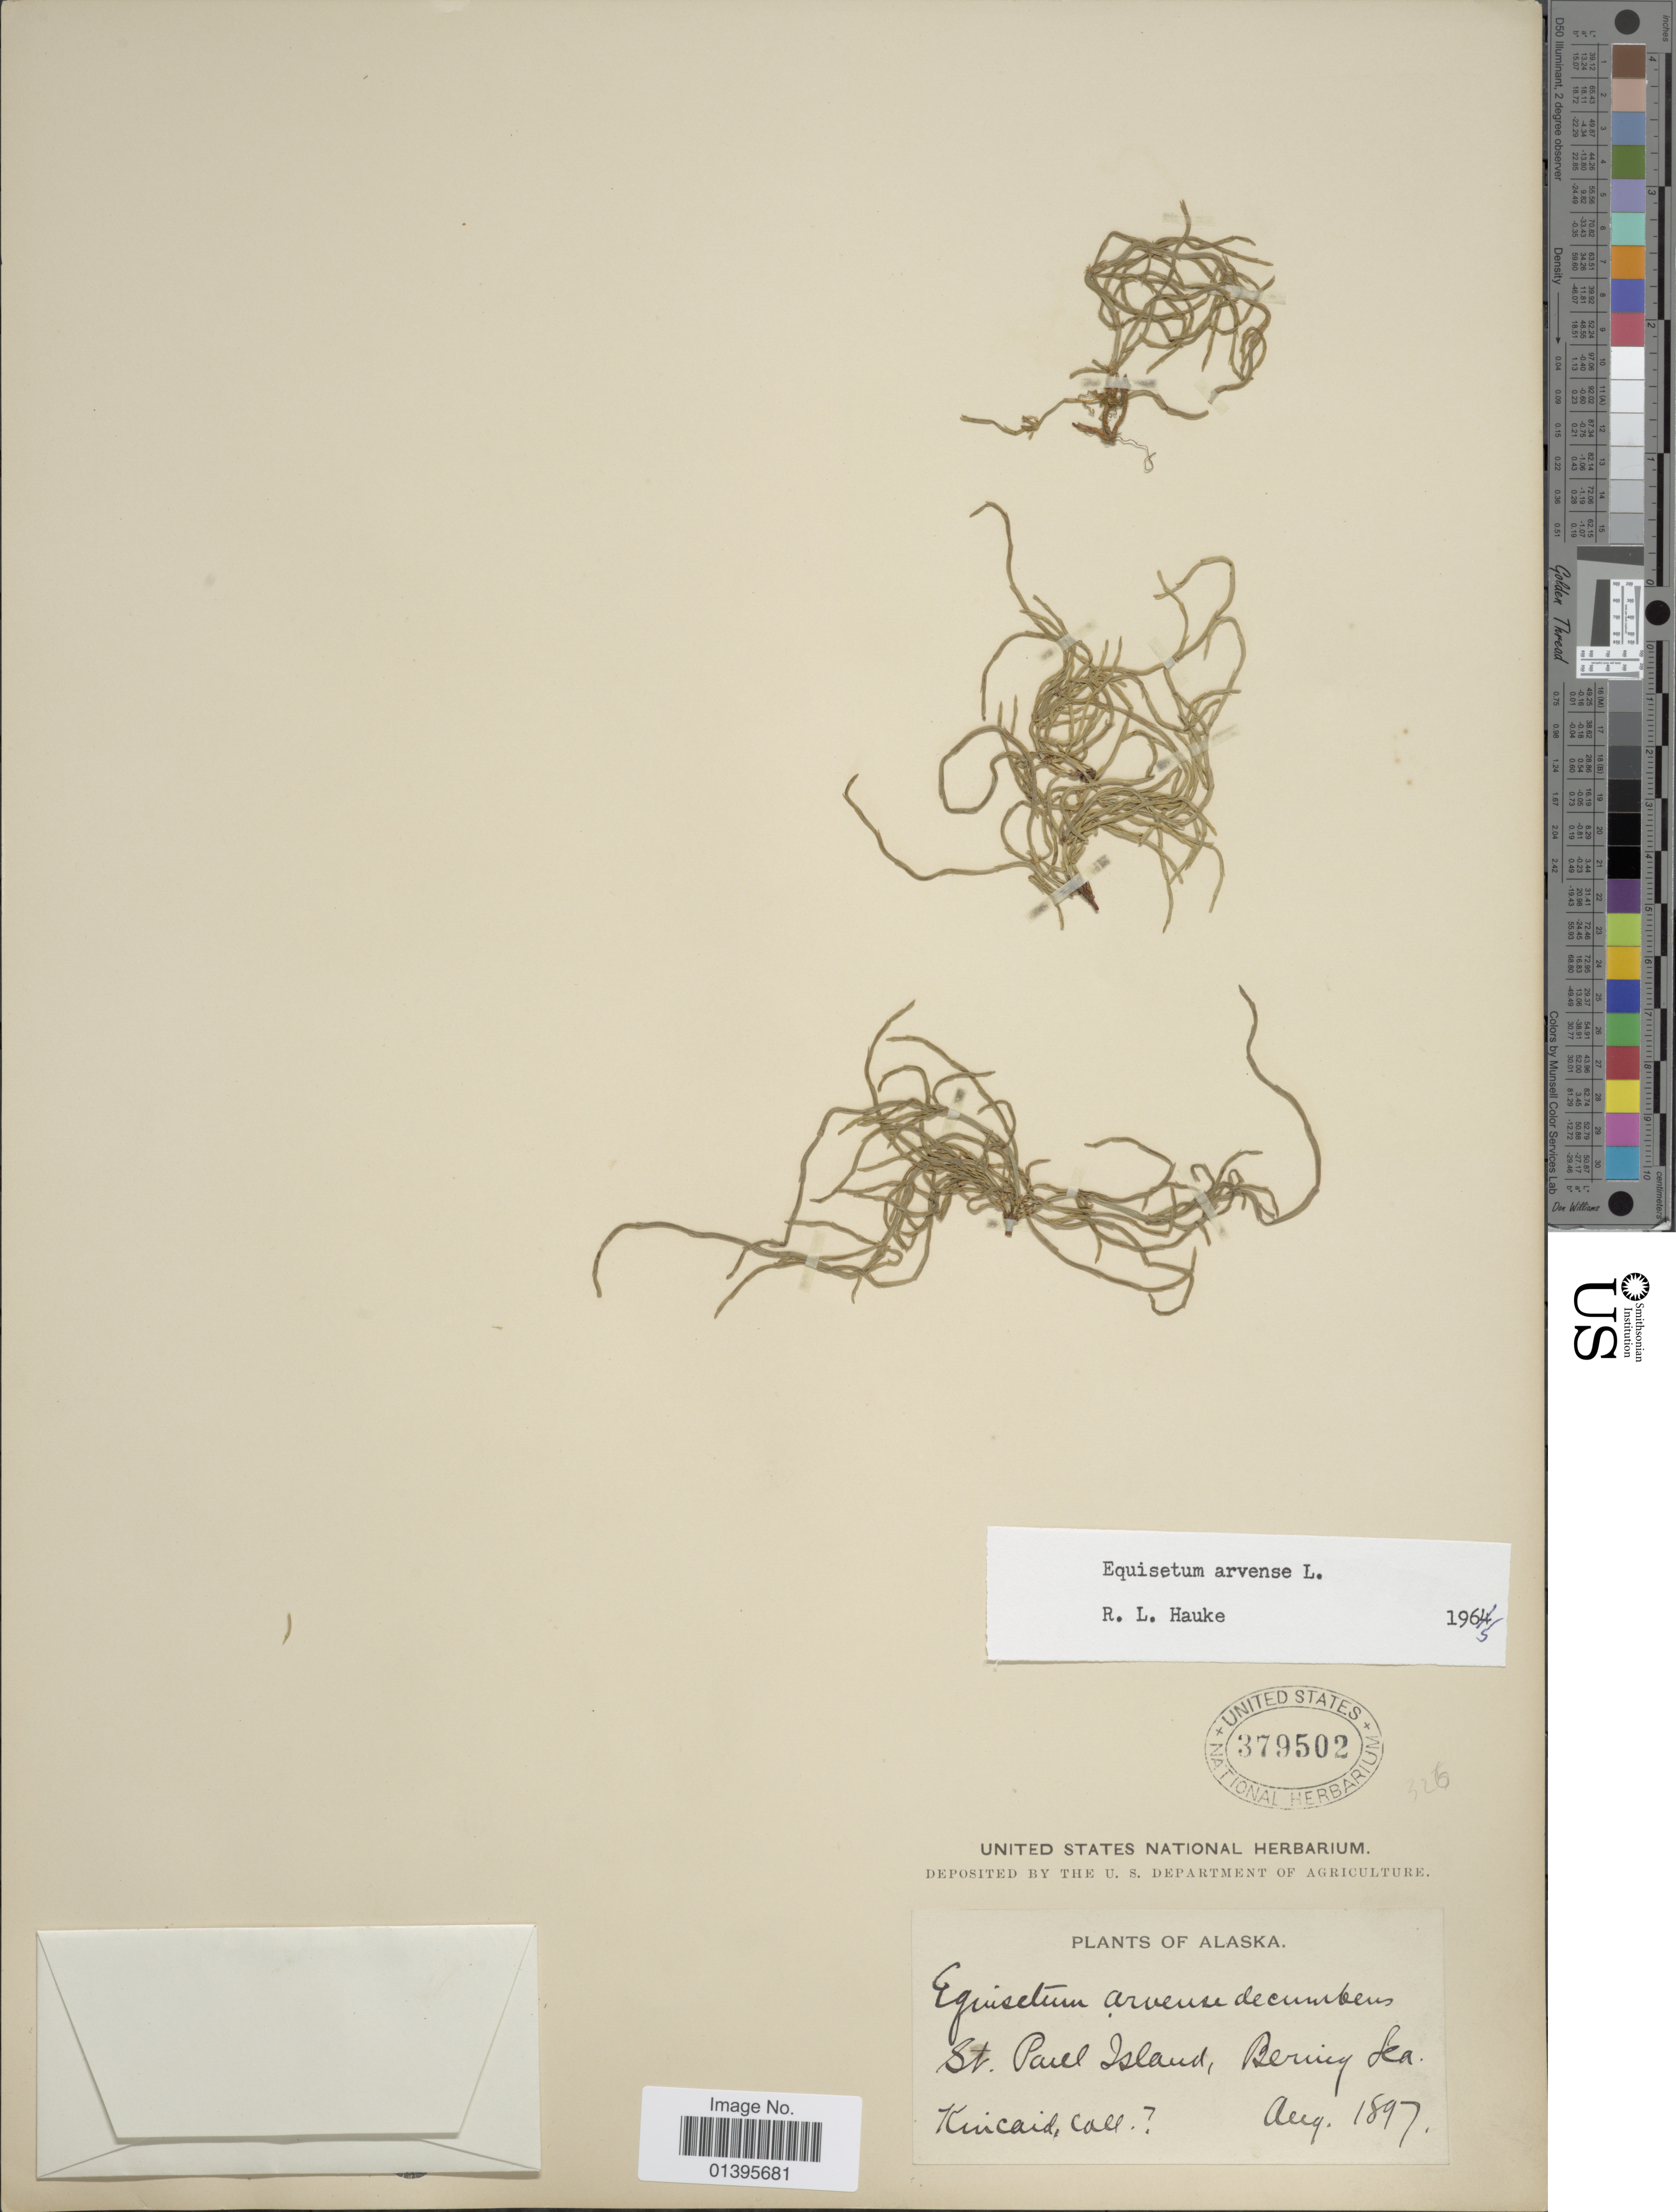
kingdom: Plantae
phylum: Tracheophyta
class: Polypodiopsida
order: Equisetales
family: Equisetaceae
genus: Equisetum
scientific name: Equisetum arvense var. decumbens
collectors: Kincaid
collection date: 1897-08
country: United States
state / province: Alaska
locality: St. Paul Island, Bering Sea.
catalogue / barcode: US 379502